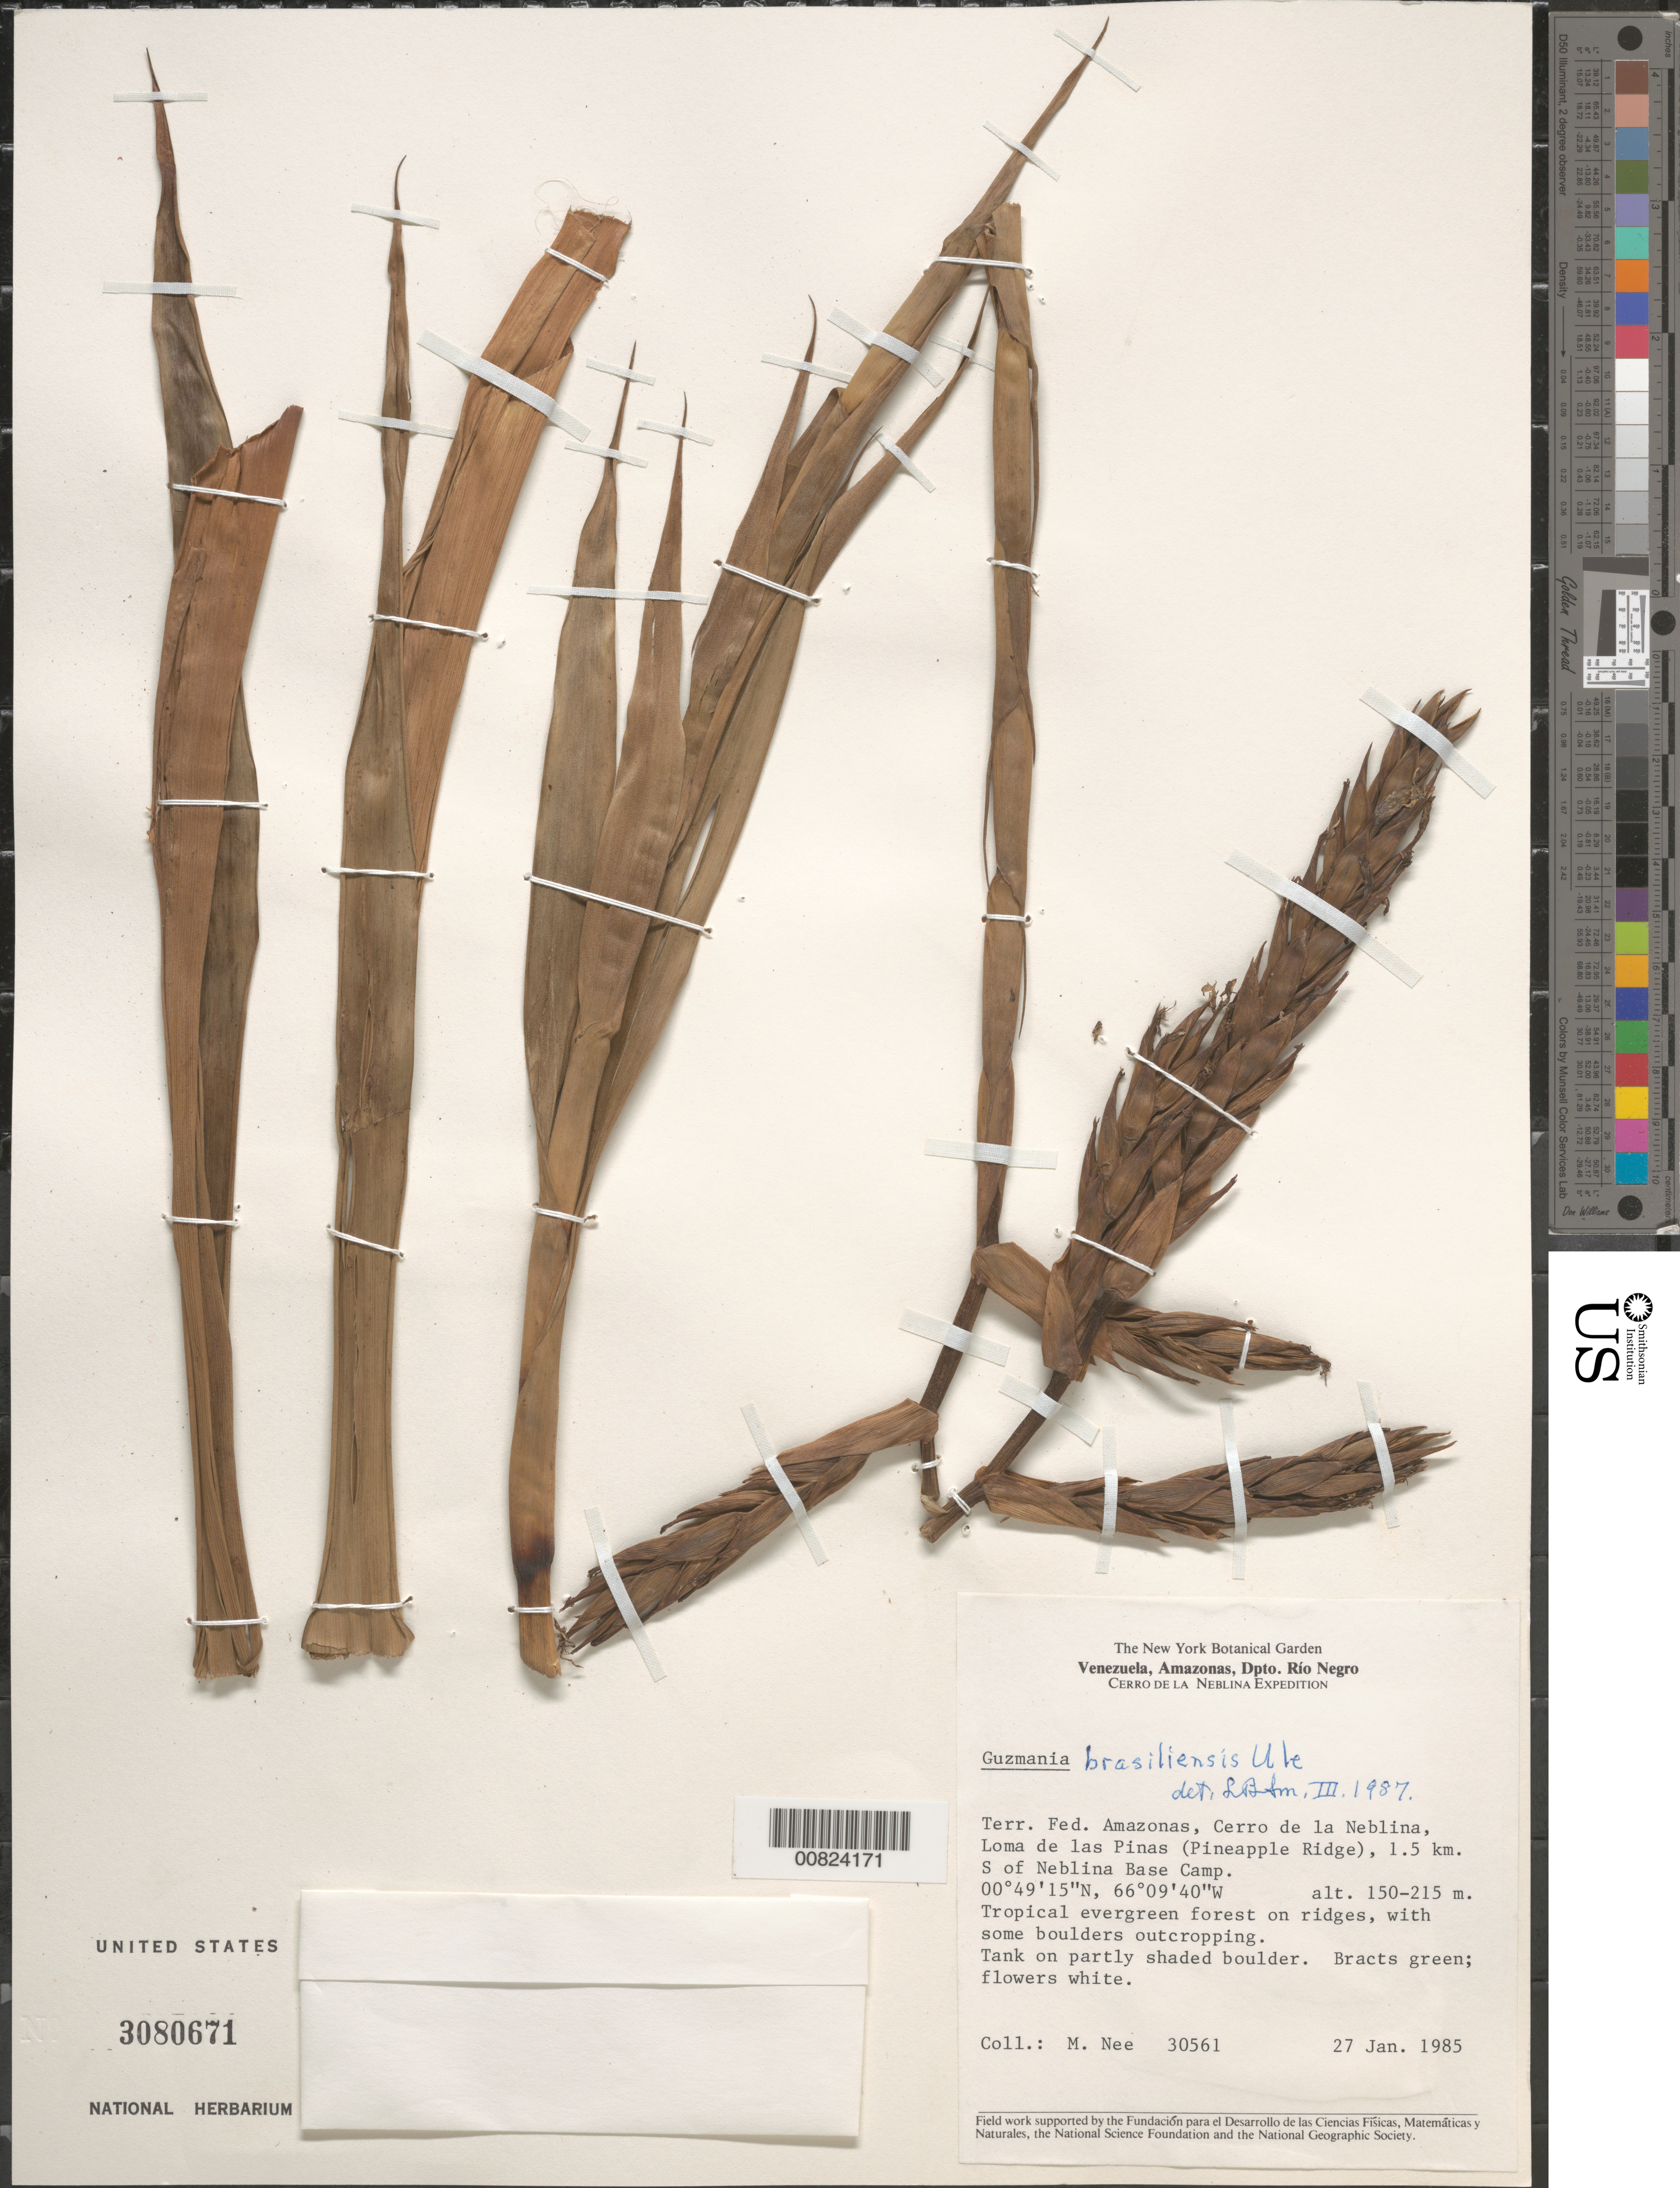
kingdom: Plantae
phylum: Tracheophyta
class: Liliopsida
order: Poales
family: Bromeliaceae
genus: Guzmania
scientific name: Guzmania brasiliensis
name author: Ule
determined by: Smith, Lyman B., (US), NMNH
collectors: M. Nee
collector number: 30561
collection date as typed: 27-Jan-85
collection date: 1985-01-27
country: Venezuela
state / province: Amazonas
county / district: Río Negro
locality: Cerro de la Neblina, Loma de las Pinas (Pineapple Ridge), 1.5 km S of Neblina Base Camp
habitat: Tropical lowland evergreen forest on ridges, with some boulders outcropping.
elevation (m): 150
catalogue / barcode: US 3080671